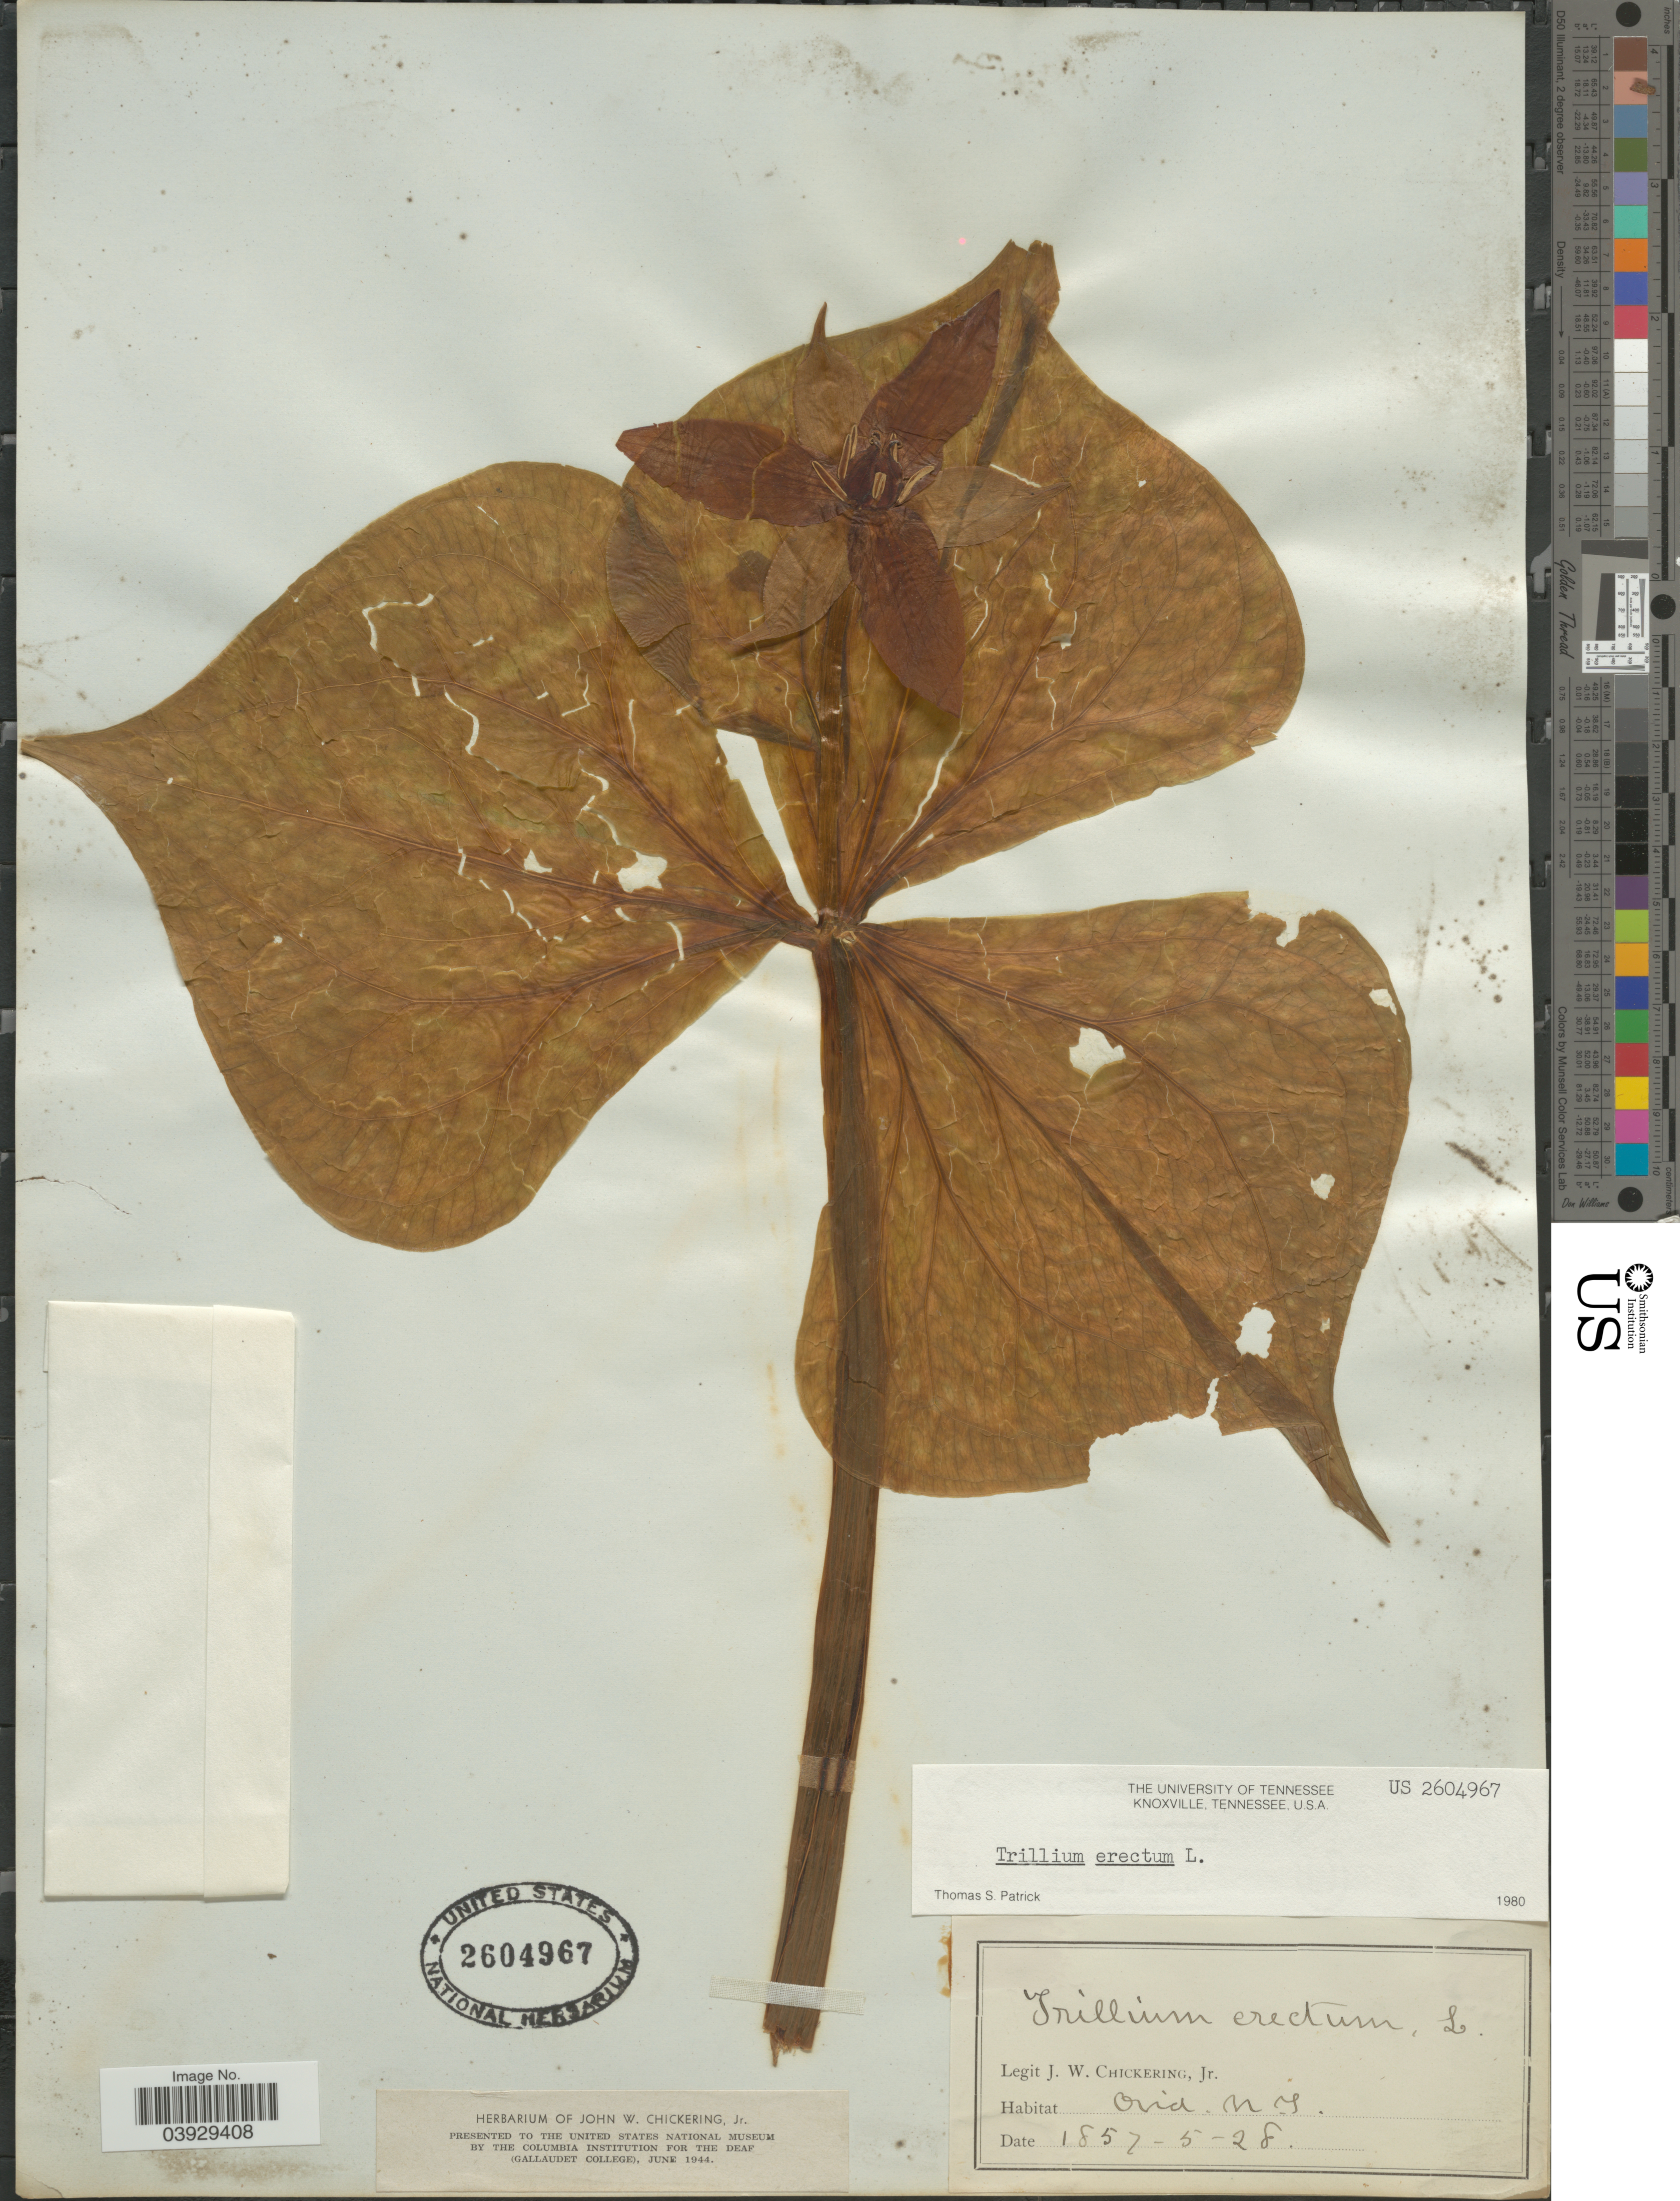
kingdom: Plantae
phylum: Tracheophyta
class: Liliopsida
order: Liliales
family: Melanthiaceae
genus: Trillium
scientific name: Trillium erectum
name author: L.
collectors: J. Chickering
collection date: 1857-05-28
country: United States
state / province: New York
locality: Ovid.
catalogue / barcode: US 2604967